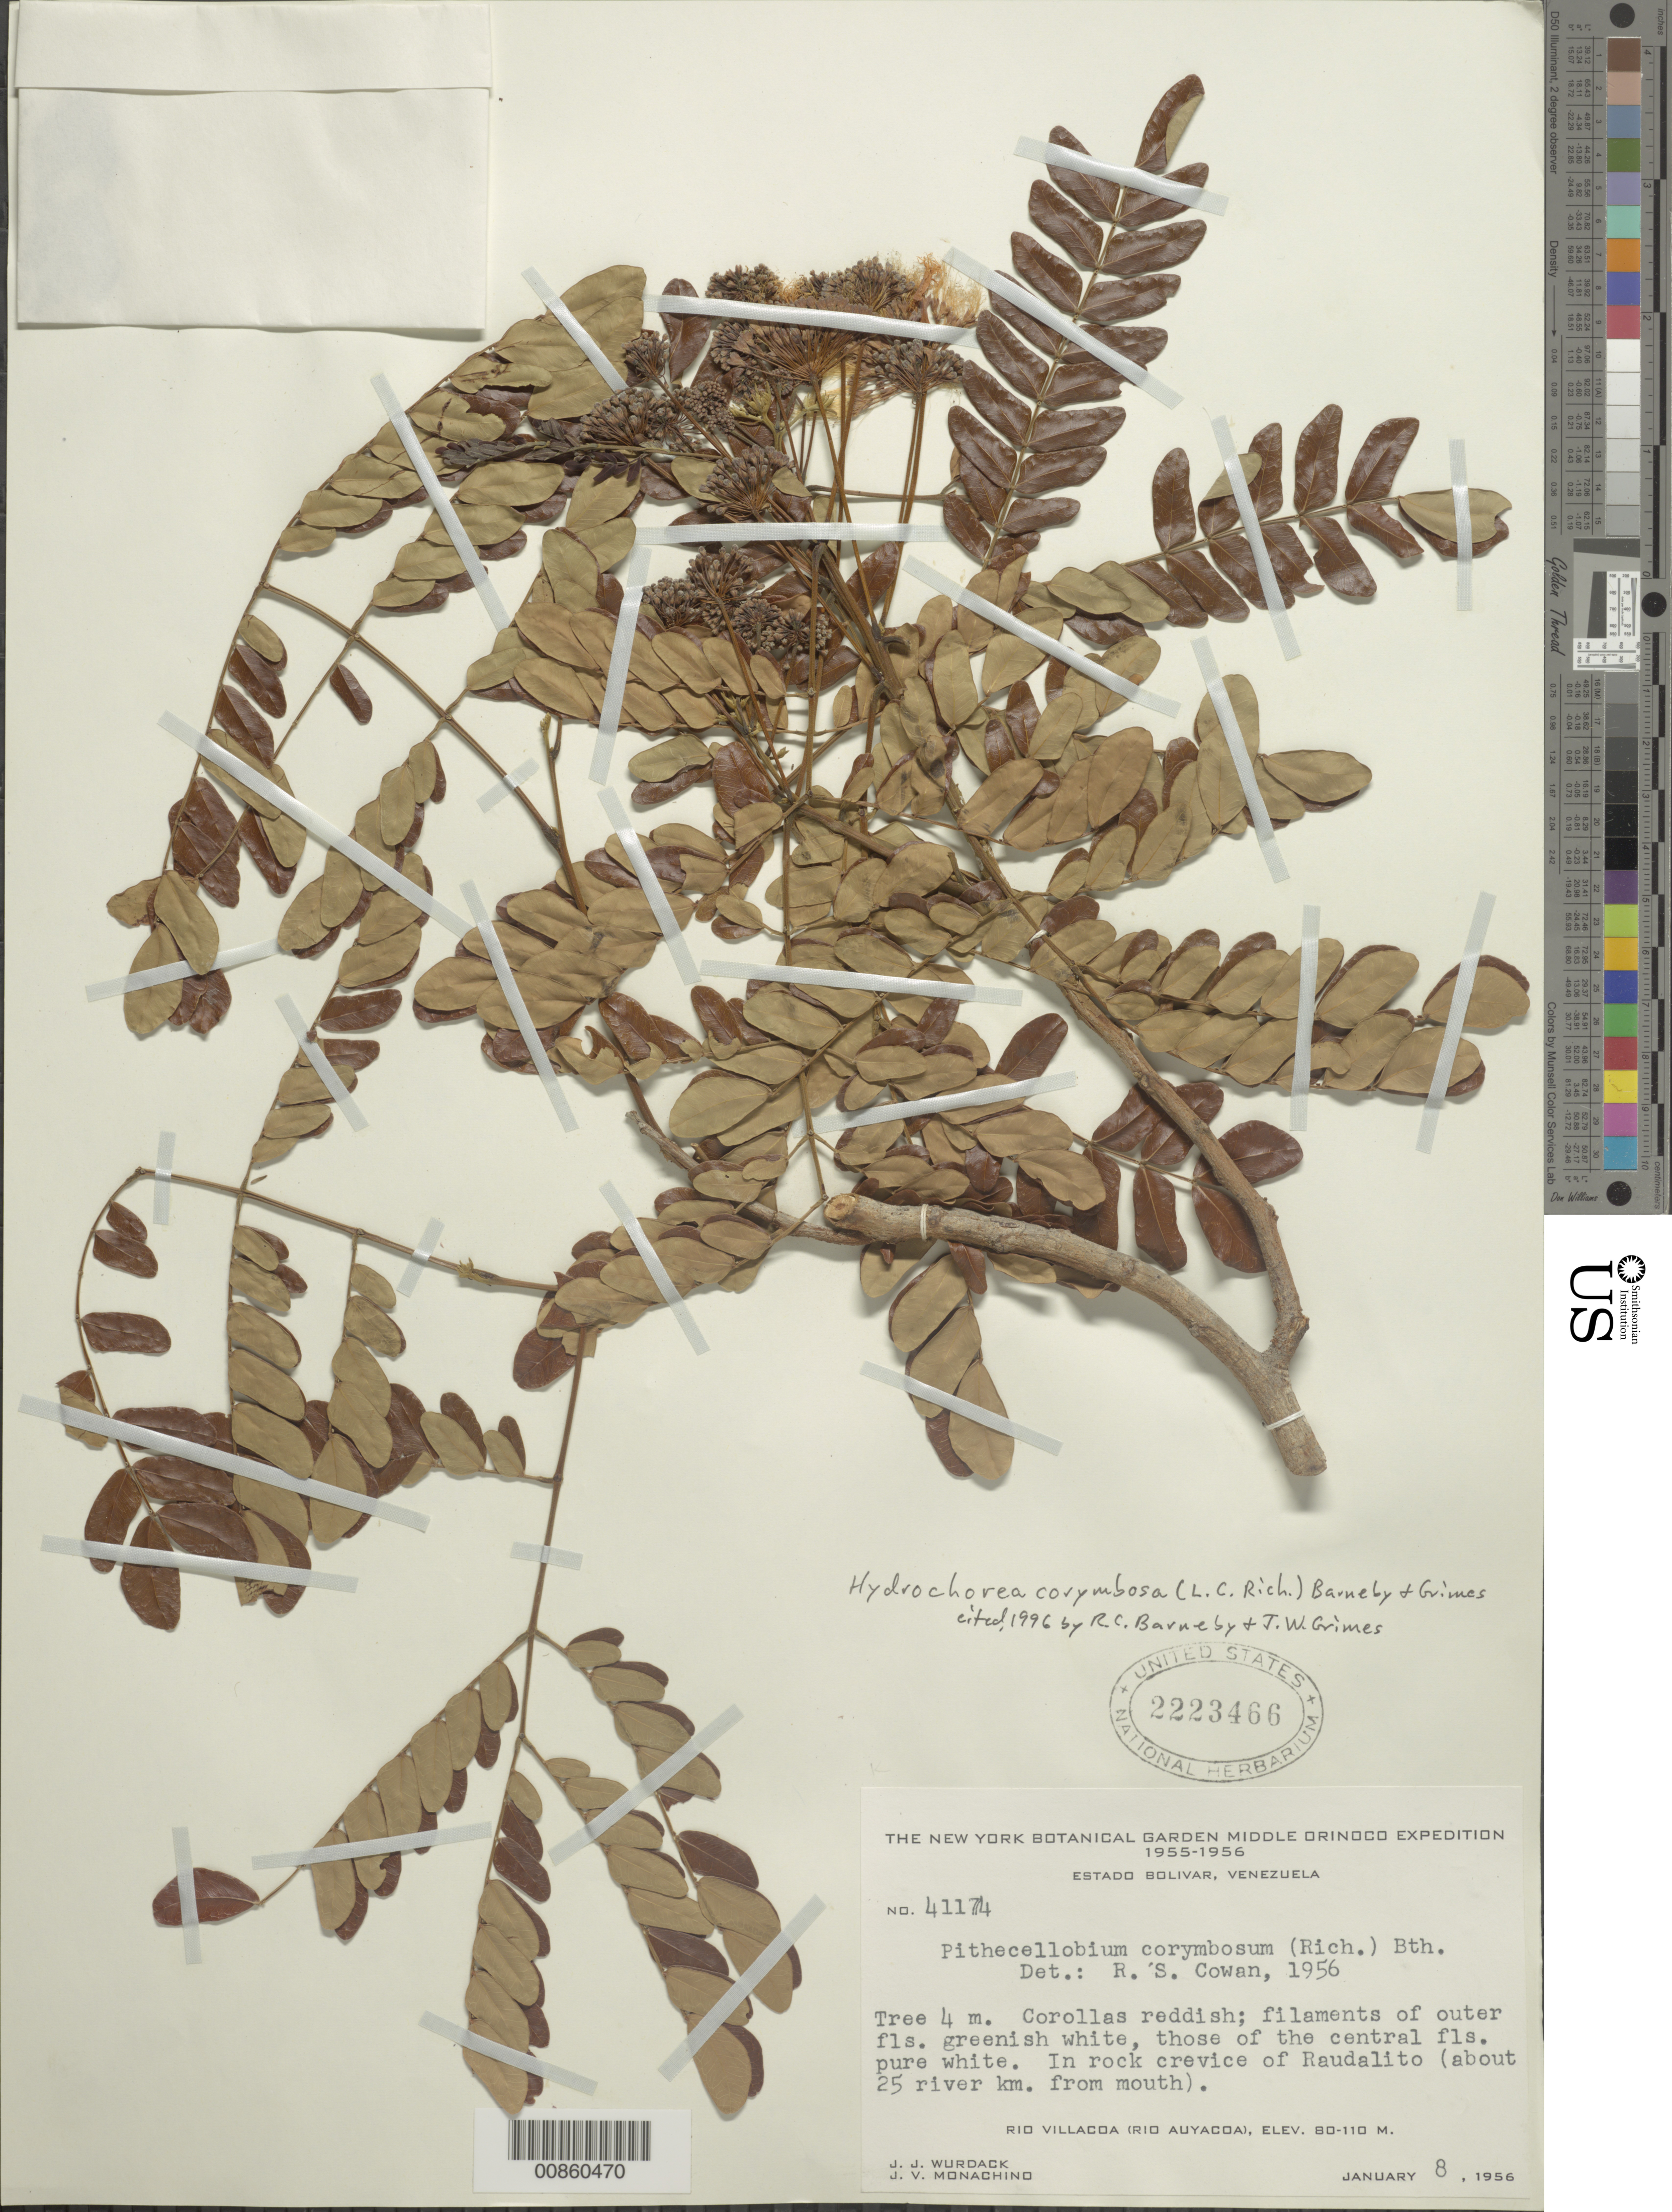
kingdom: Plantae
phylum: Tracheophyta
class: Magnoliopsida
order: Fabales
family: Fabaceae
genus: Hydrochorea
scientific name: Hydrochorea corymbosa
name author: (Rich.) Barneby & J.W. Grimes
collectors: J. J. Wurdack & J. V. Monachino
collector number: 41174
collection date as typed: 8-Jan-56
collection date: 1956-01-08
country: Venezuela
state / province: Bolívar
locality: Raudalito, Río Villacoa (Río Auyacoa) about 25 km from mouth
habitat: In rock crevice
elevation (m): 80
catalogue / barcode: US 2223466